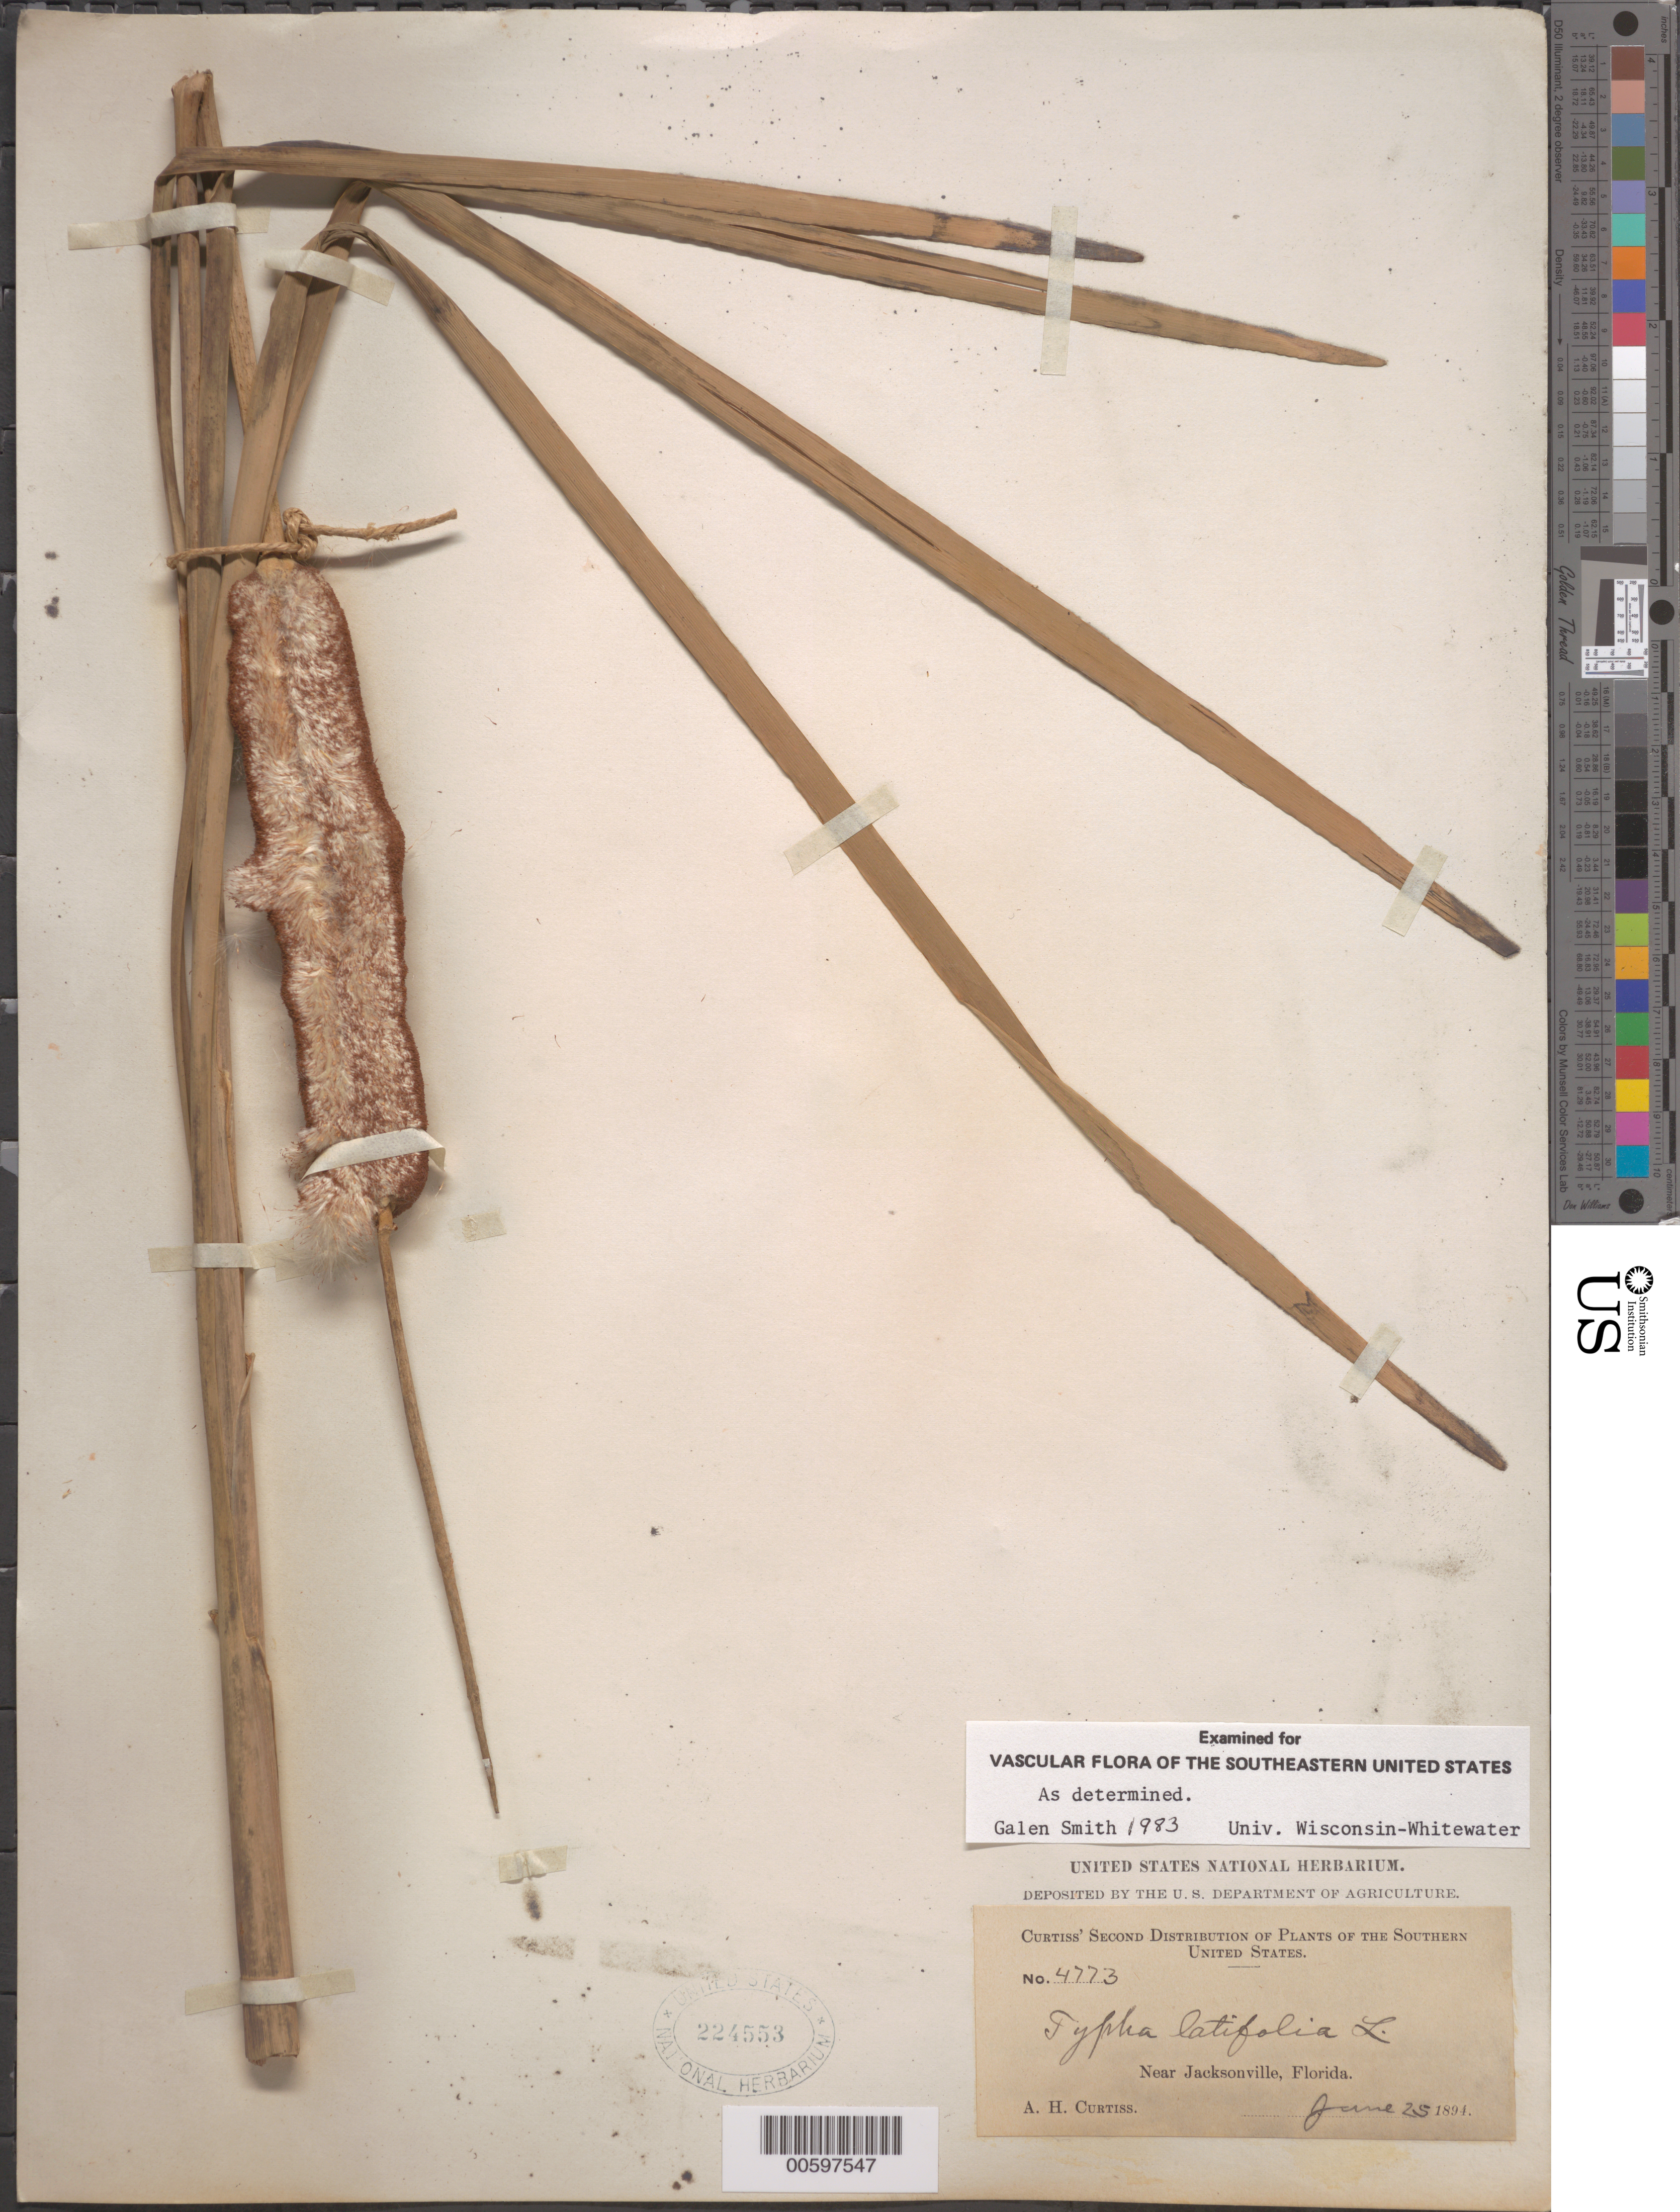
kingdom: Plantae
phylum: Tracheophyta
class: Liliopsida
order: Poales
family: Typhaceae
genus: Typha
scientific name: Typha latifolia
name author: L.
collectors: A. H. Curtiss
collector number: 4773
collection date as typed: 25 Jun 1894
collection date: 1894-06-25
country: United States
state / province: Florida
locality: Jacksonville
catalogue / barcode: US 224553